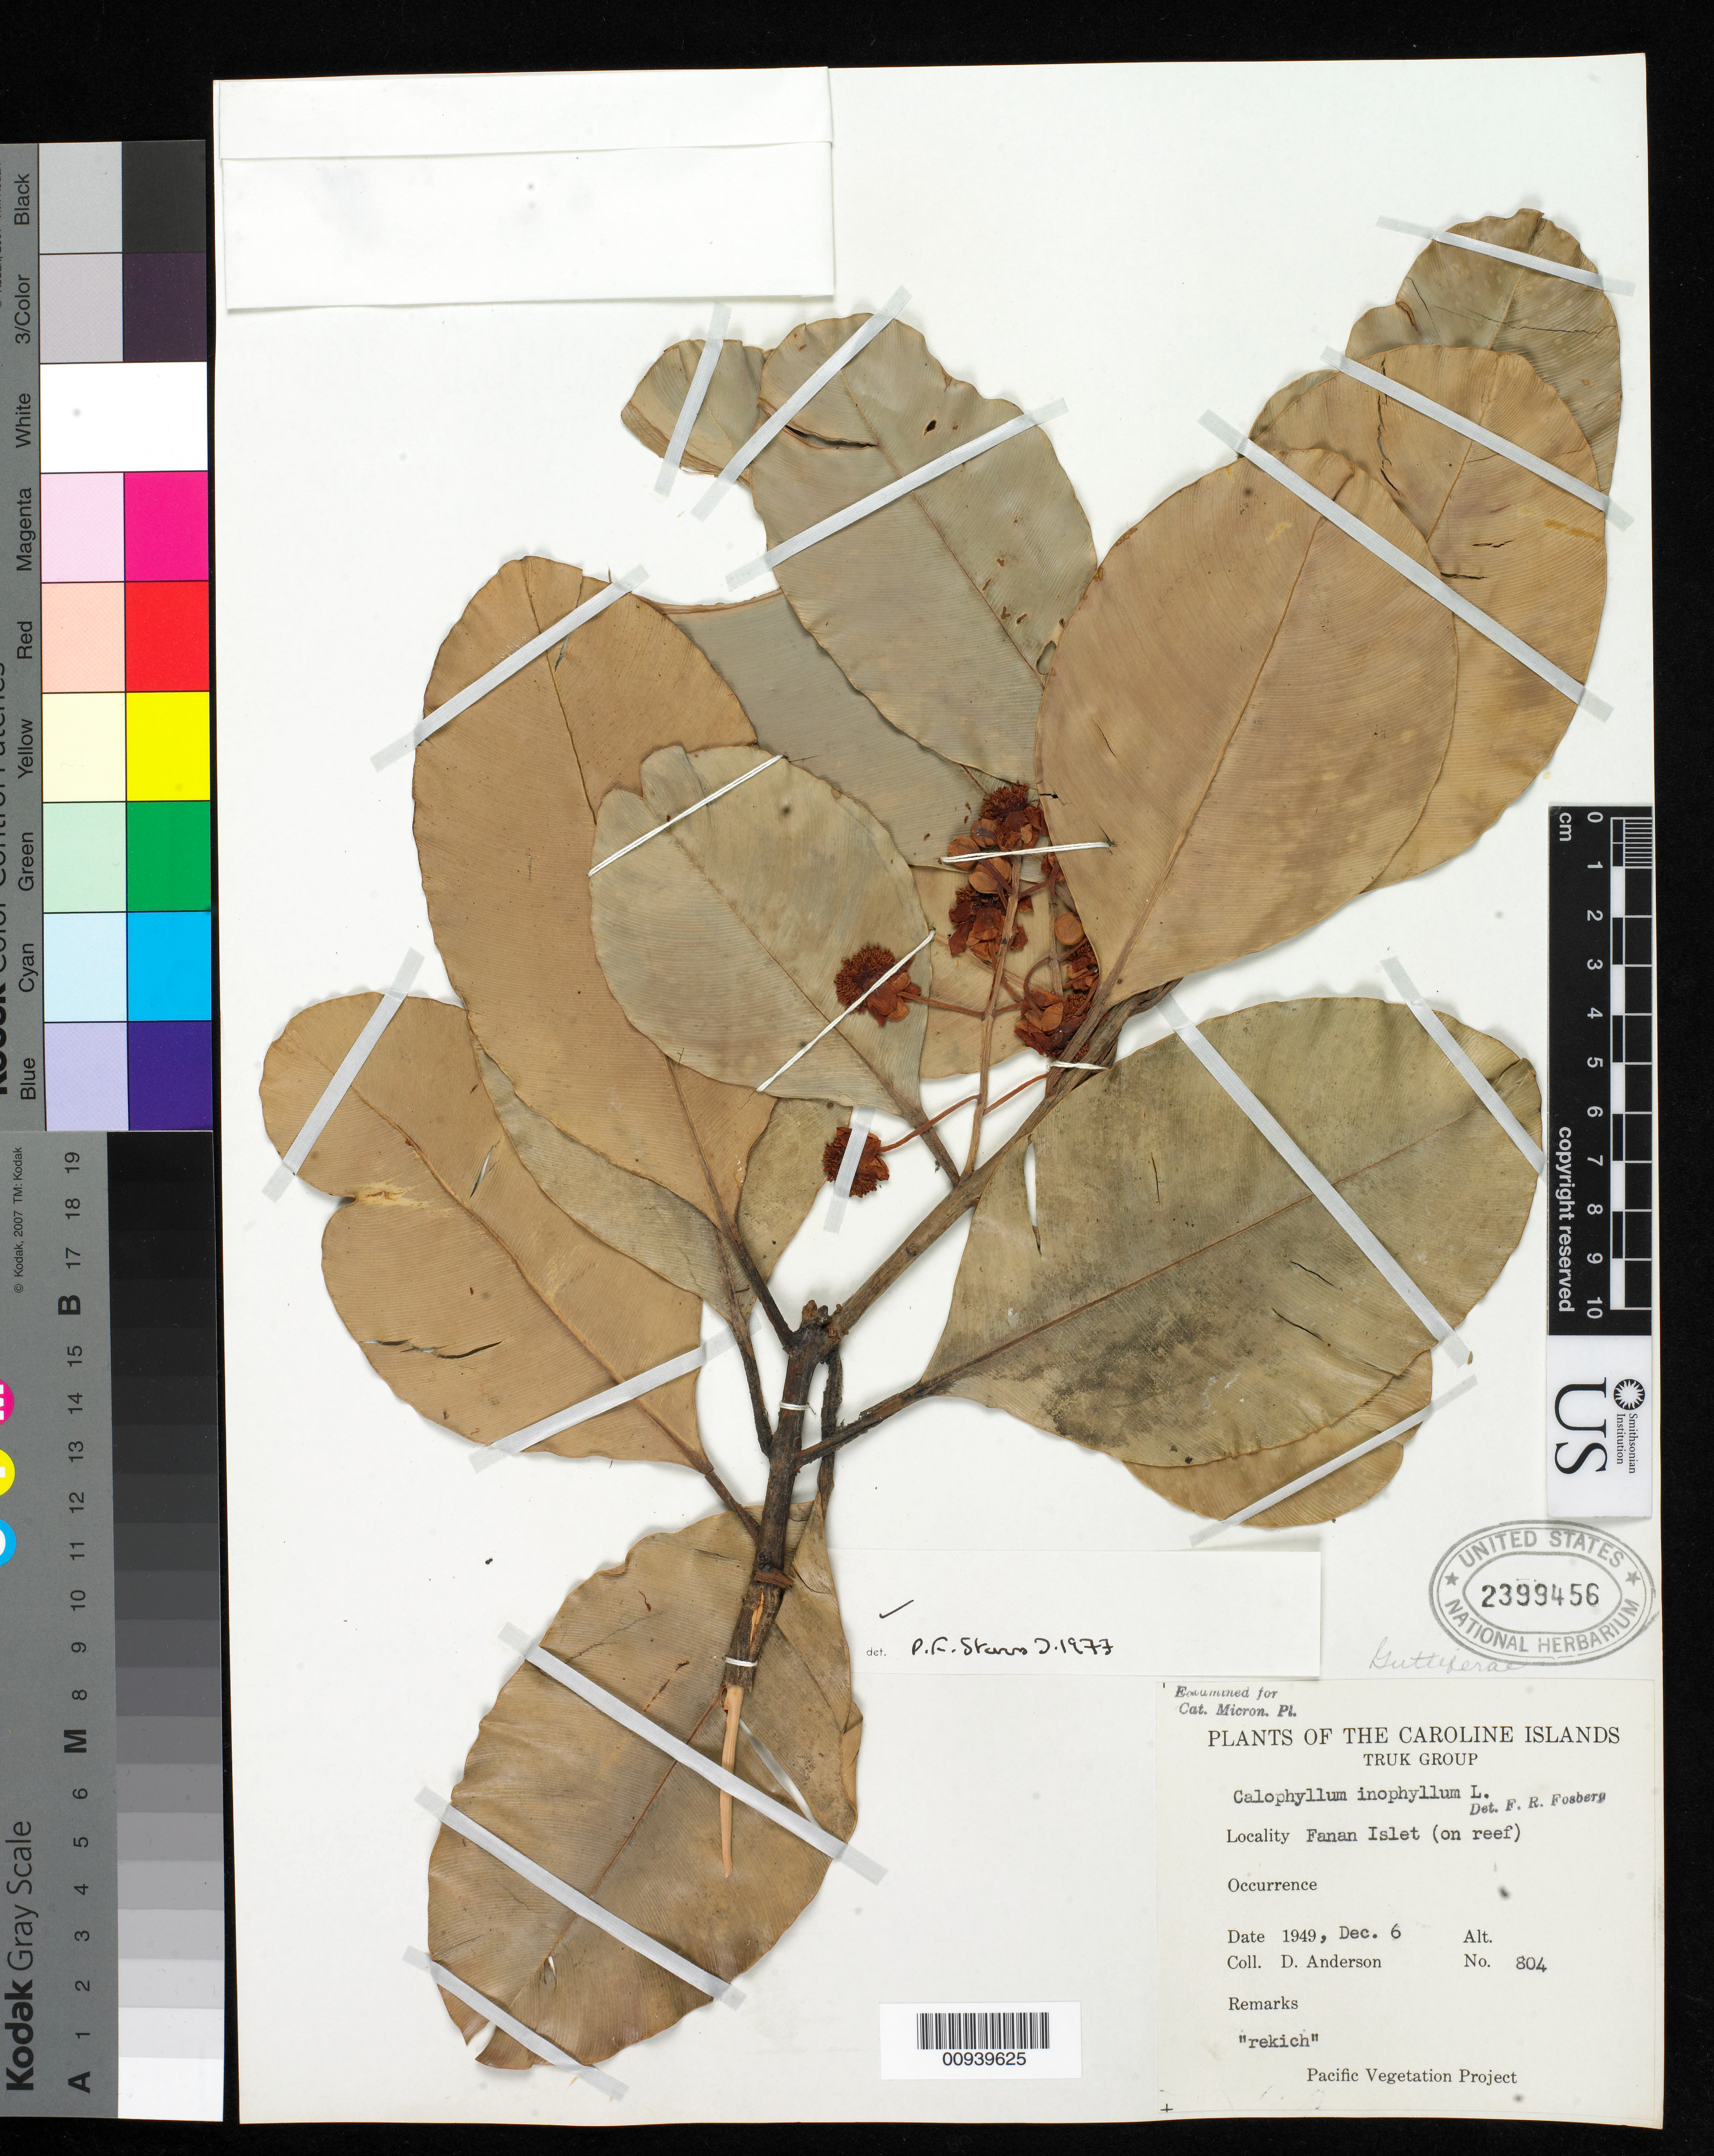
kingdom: Plantae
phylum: Tracheophyta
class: Magnoliopsida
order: Malpighiales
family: Calophyllaceae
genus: Calophyllum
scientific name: Calophyllum inophyllum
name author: L.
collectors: D. Anderson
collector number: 804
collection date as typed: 06 Dec 1949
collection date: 1949-12-06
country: Micronesia, Federated States of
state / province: Truk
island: Nomwin Atoll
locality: Fanan Islet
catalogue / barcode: US 2399456